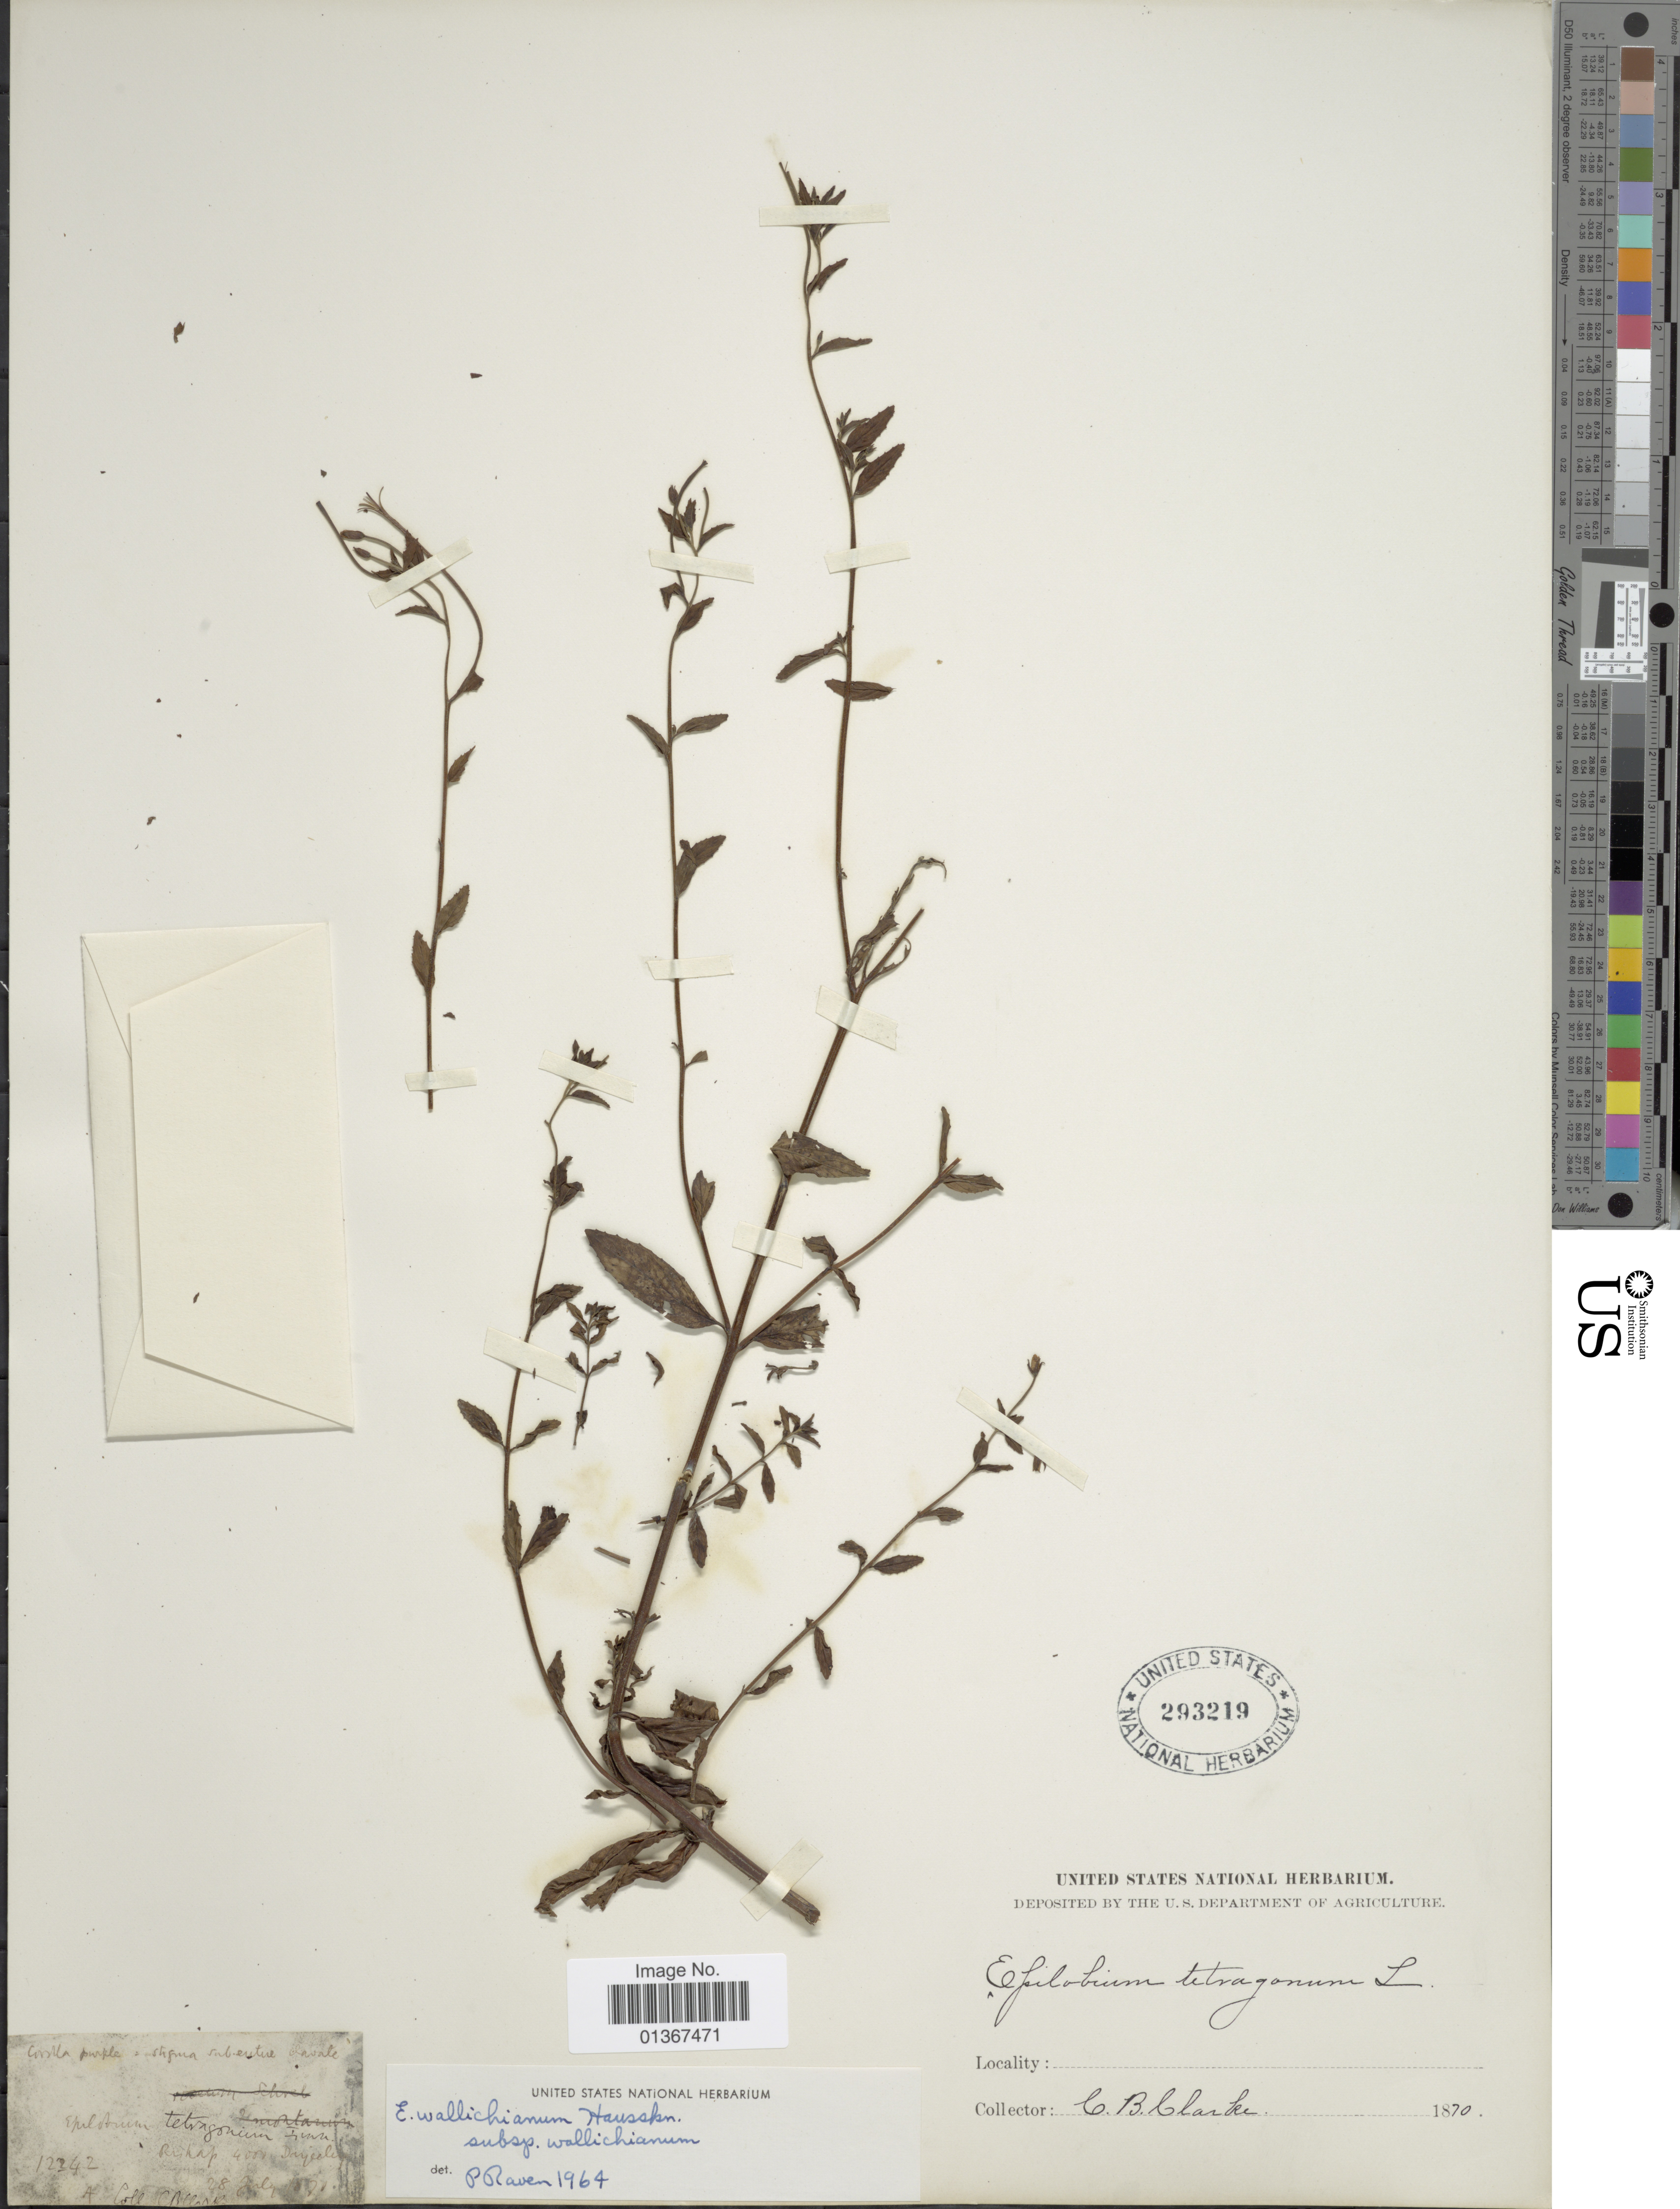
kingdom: Plantae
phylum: Tracheophyta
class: Magnoliopsida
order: Myrtales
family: Onagraceae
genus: Epilobium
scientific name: Epilobium wallichianum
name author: Hausskn.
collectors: C. B. Clarke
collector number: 12342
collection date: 1870-07-28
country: India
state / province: West Bengal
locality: Rishop 4000 Darjeeling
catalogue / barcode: US 293219